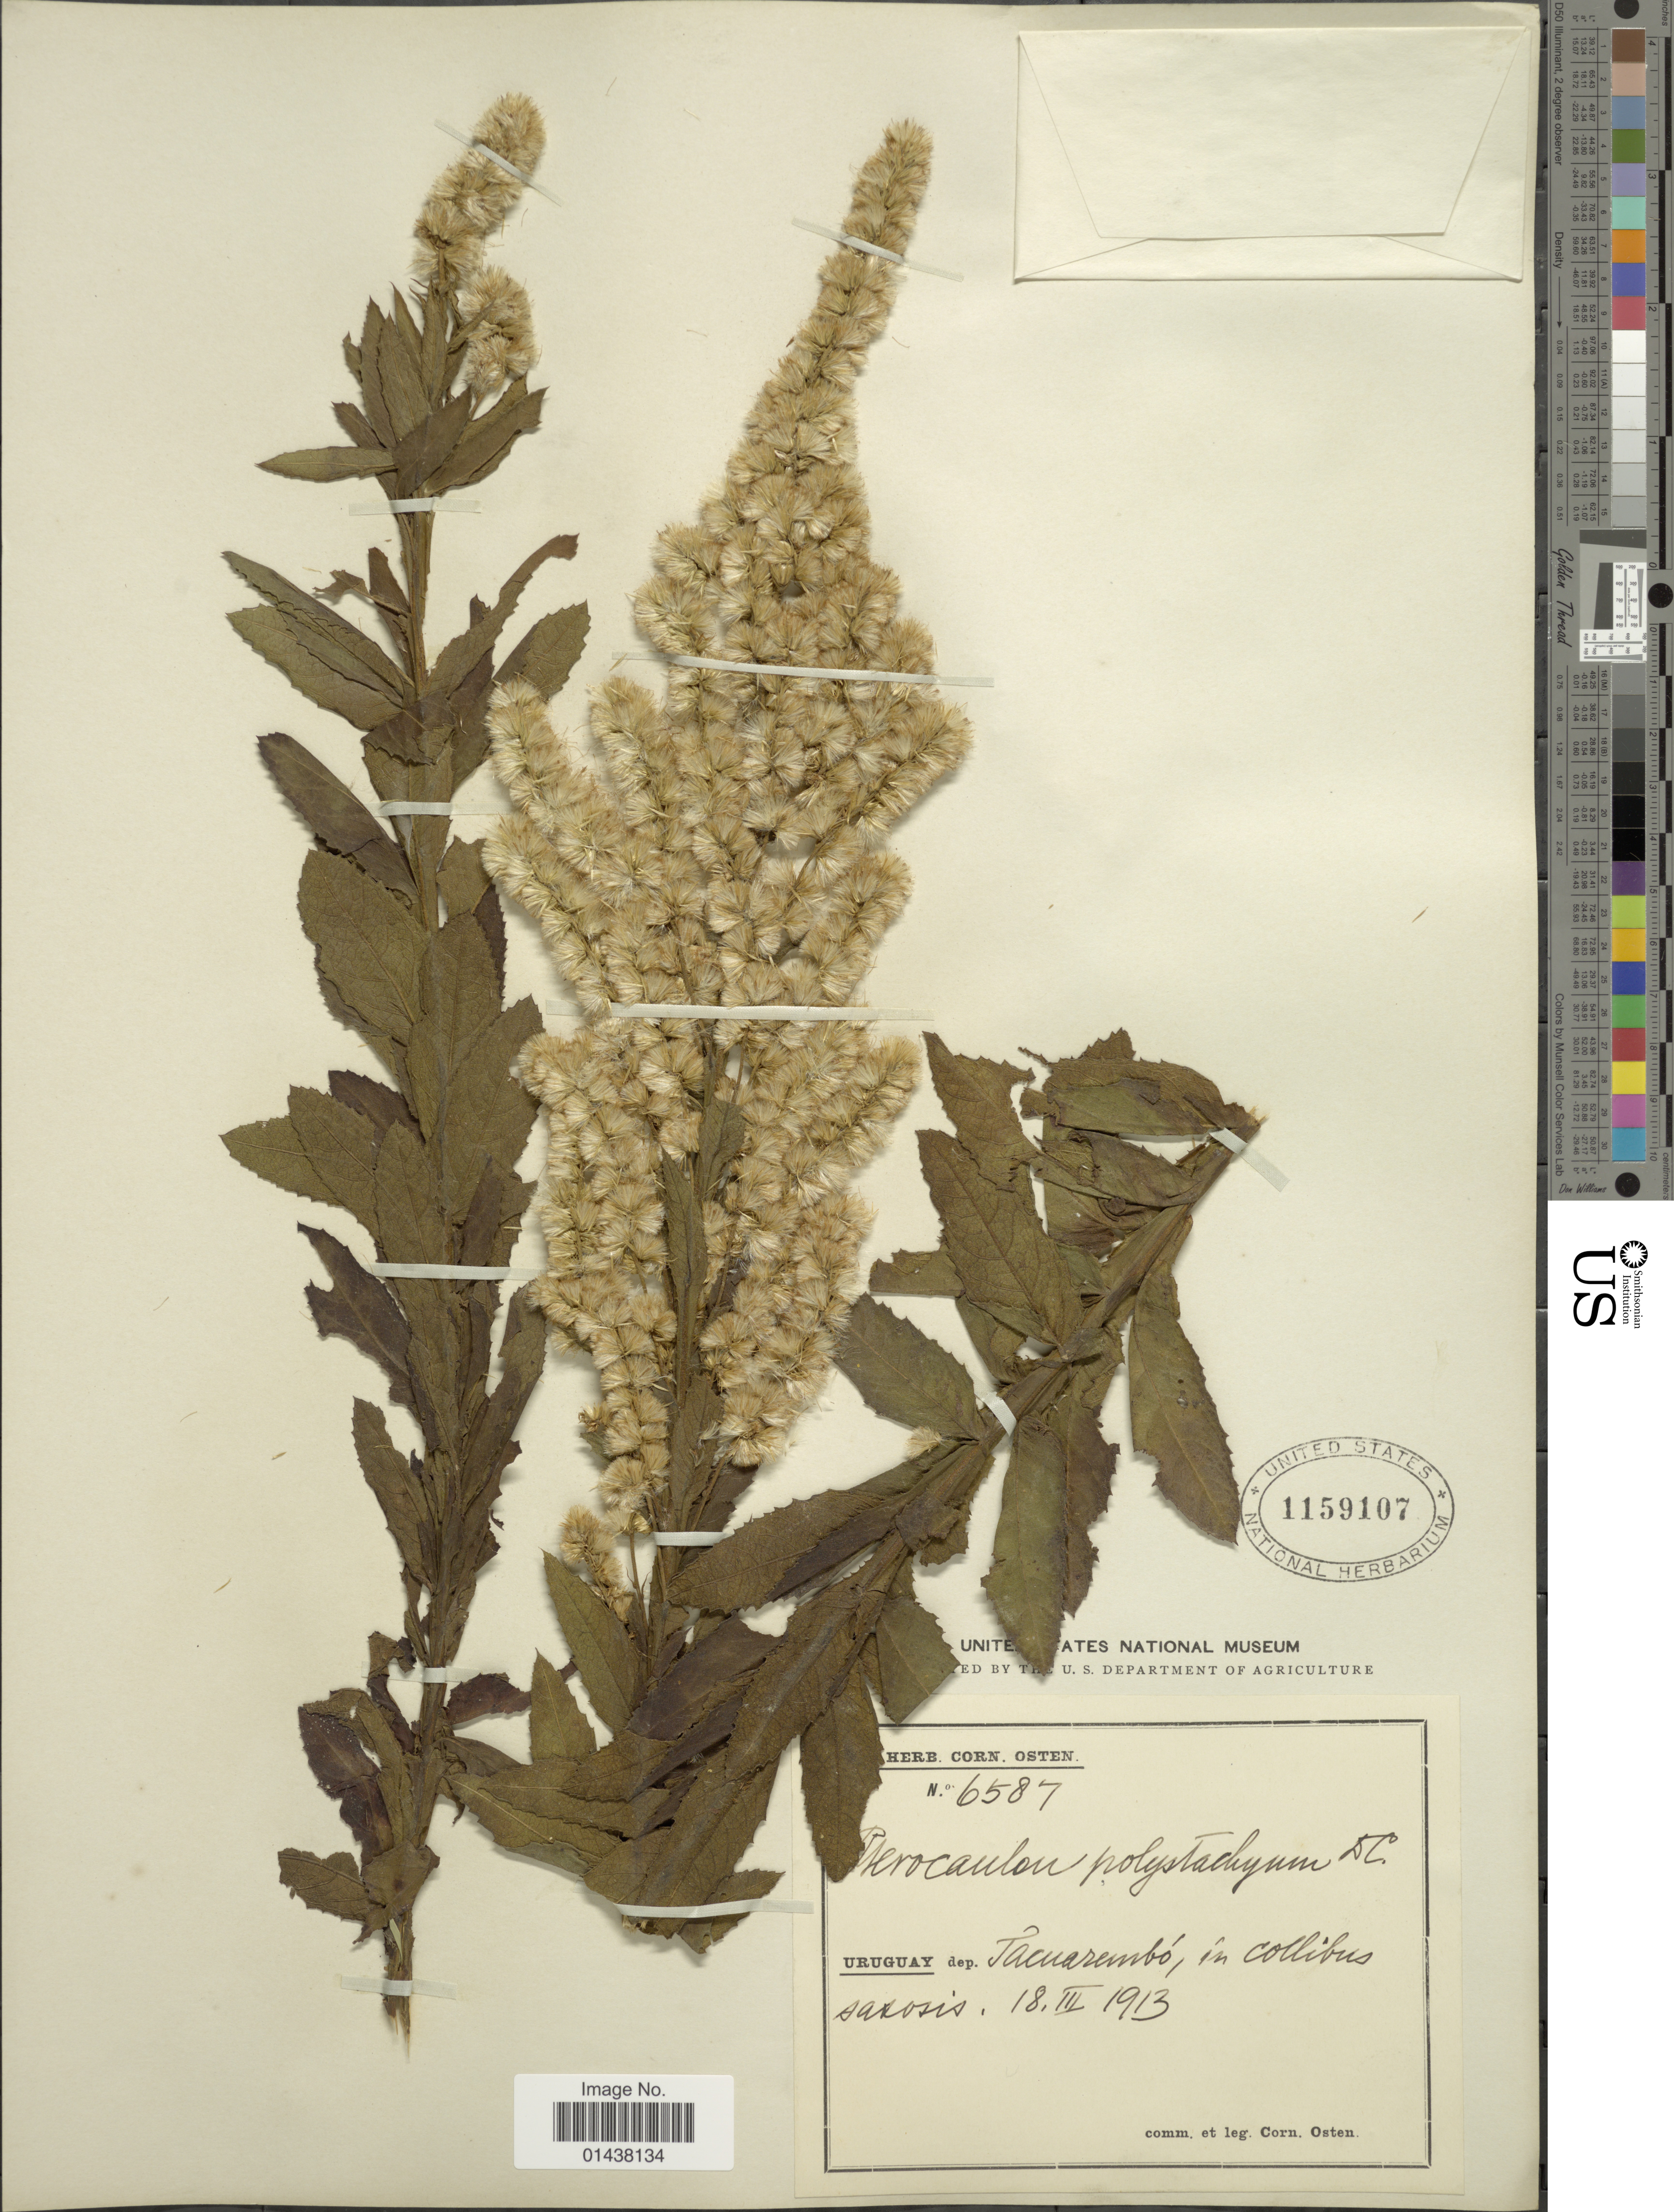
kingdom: Plantae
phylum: Tracheophyta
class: Magnoliopsida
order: Asterales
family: Asteraceae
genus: Pterocaulon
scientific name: Pterocaulon polystachyum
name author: DC.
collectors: C. Osten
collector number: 6587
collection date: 1913-03-18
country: Uruguay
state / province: Tacuarembó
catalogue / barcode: US 1159107